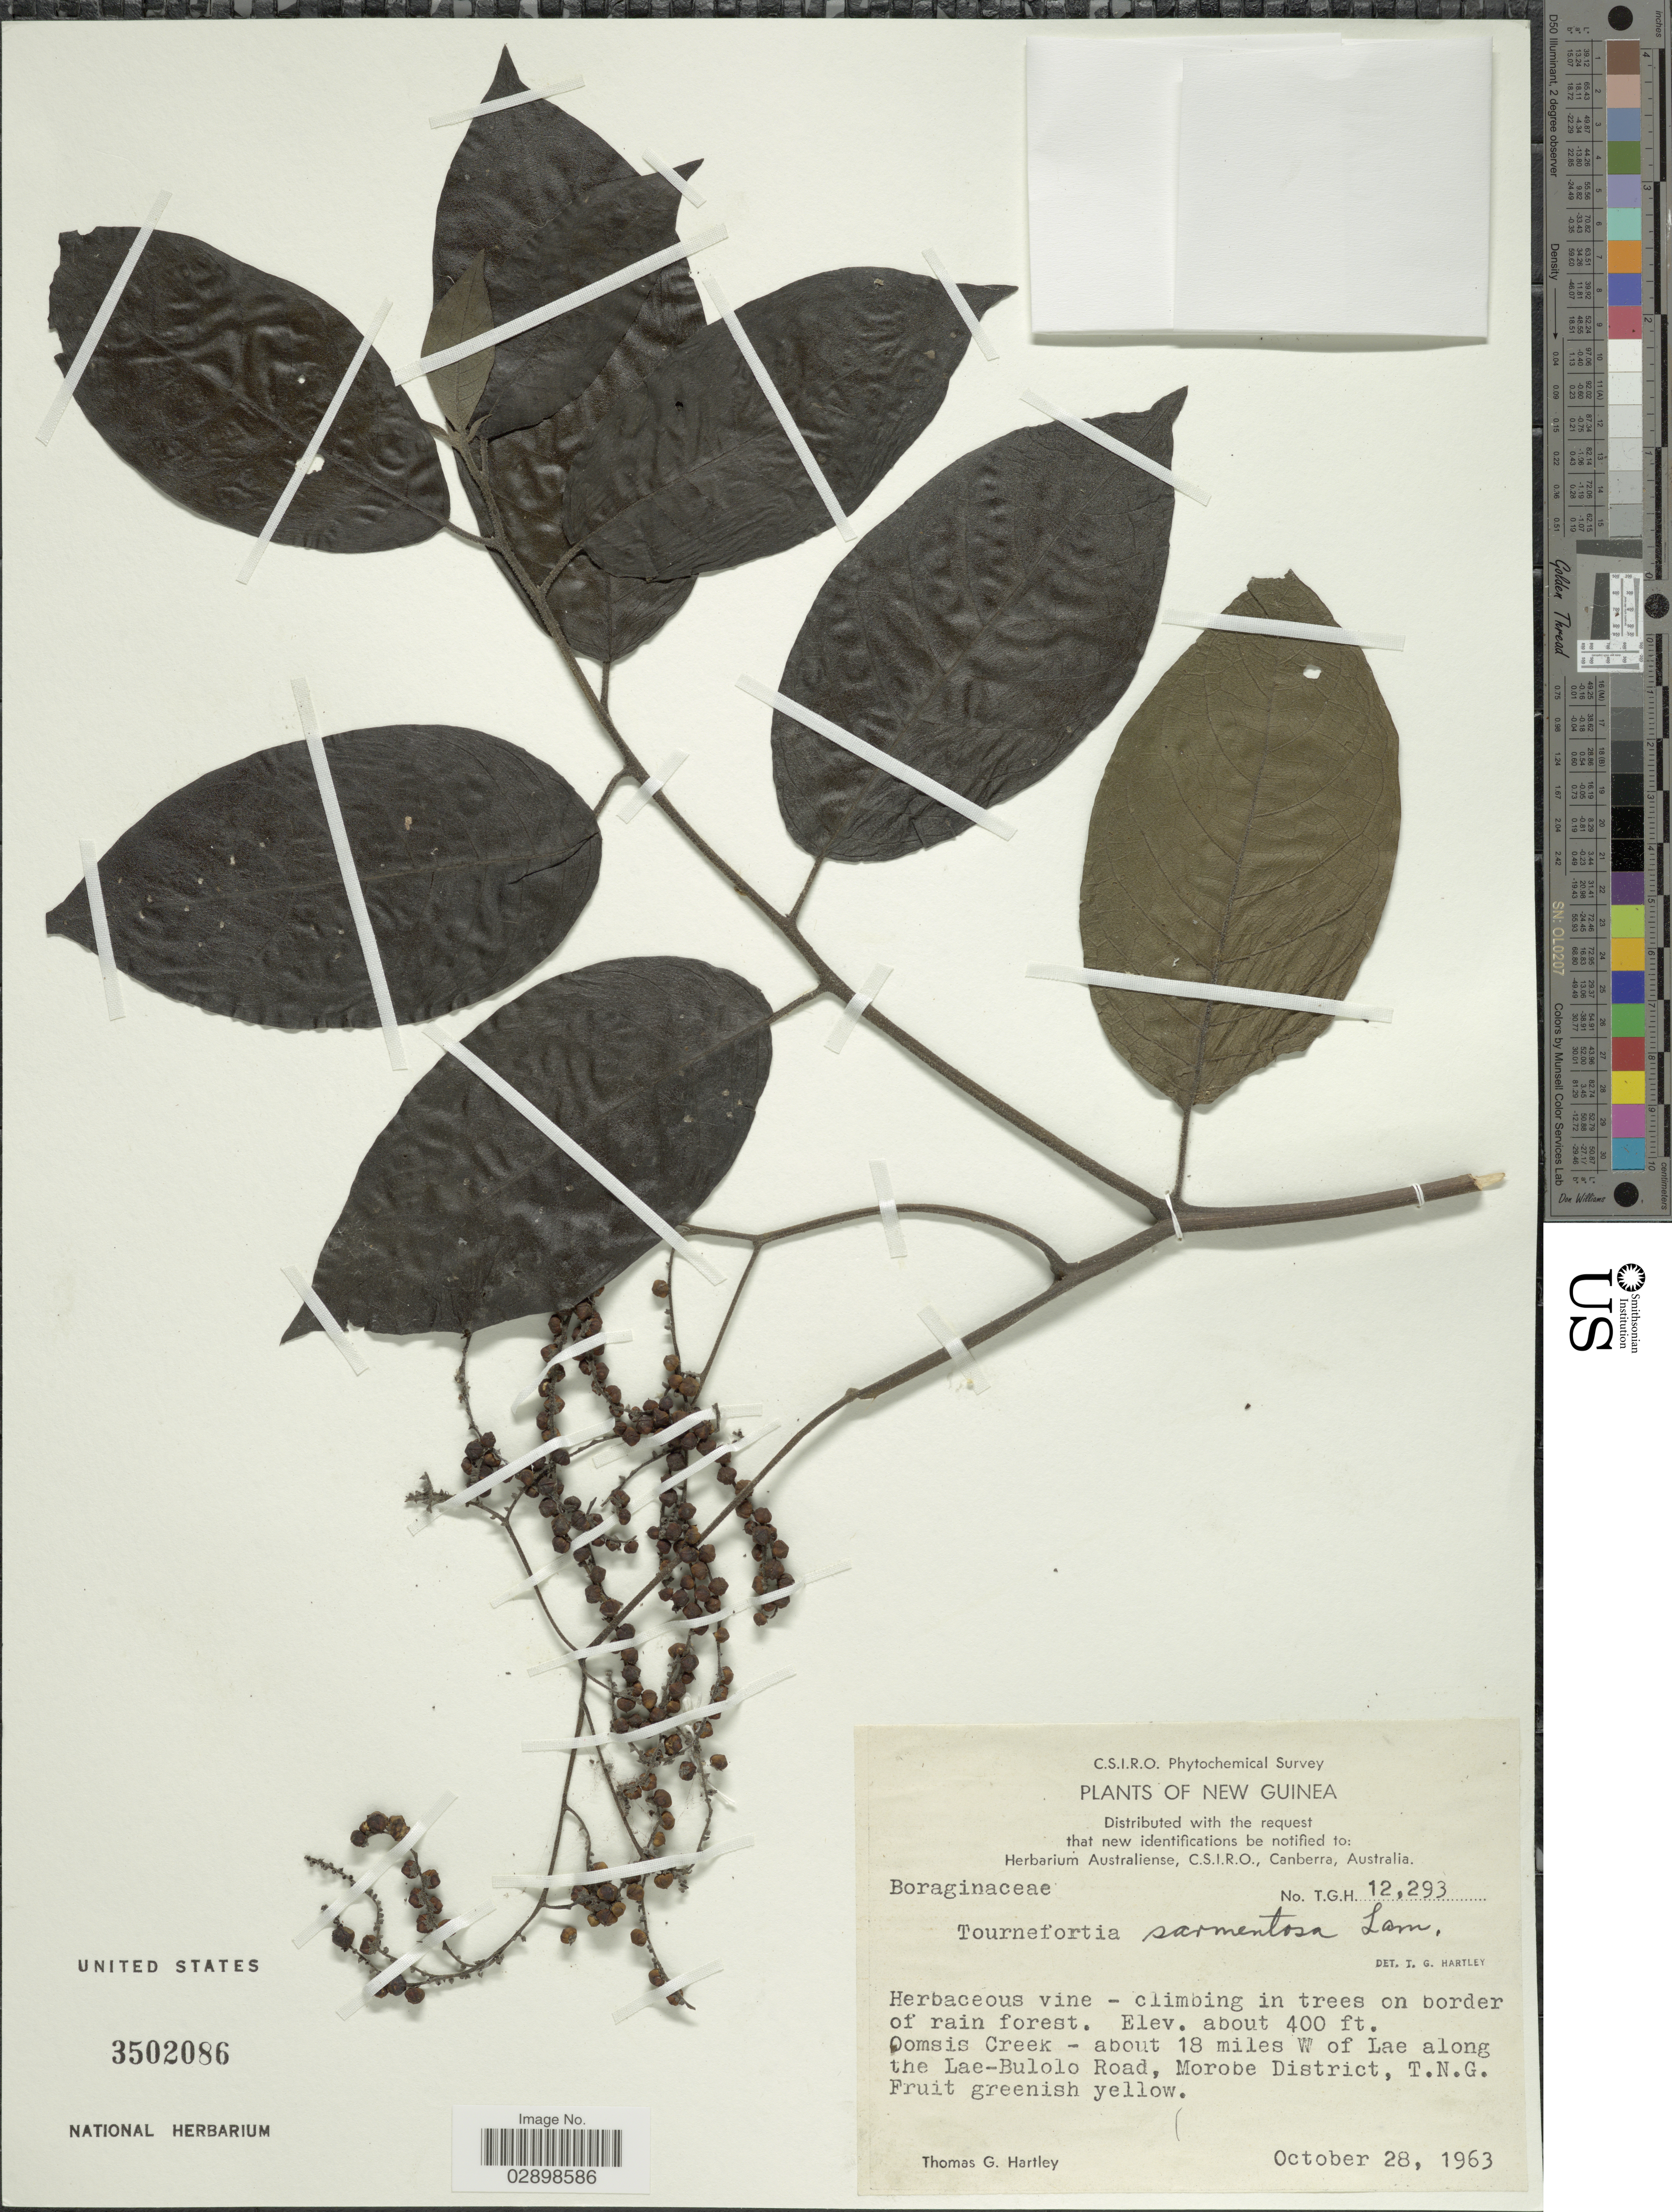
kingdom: Plantae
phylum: Tracheophyta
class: Magnoliopsida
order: Boraginales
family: Heliotropiaceae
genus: Tournefortia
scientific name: Tournefortia sarmentosa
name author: Lam.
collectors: T. G. Hartley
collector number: TGH12293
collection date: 1963-10-28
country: Papua New Guinea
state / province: Morobe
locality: New Guinea. Oomsis Creek - about 18 miles W of Lae along the Lae-Bulolo Road, Morobe District, T.N.G.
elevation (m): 122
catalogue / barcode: US 3502086